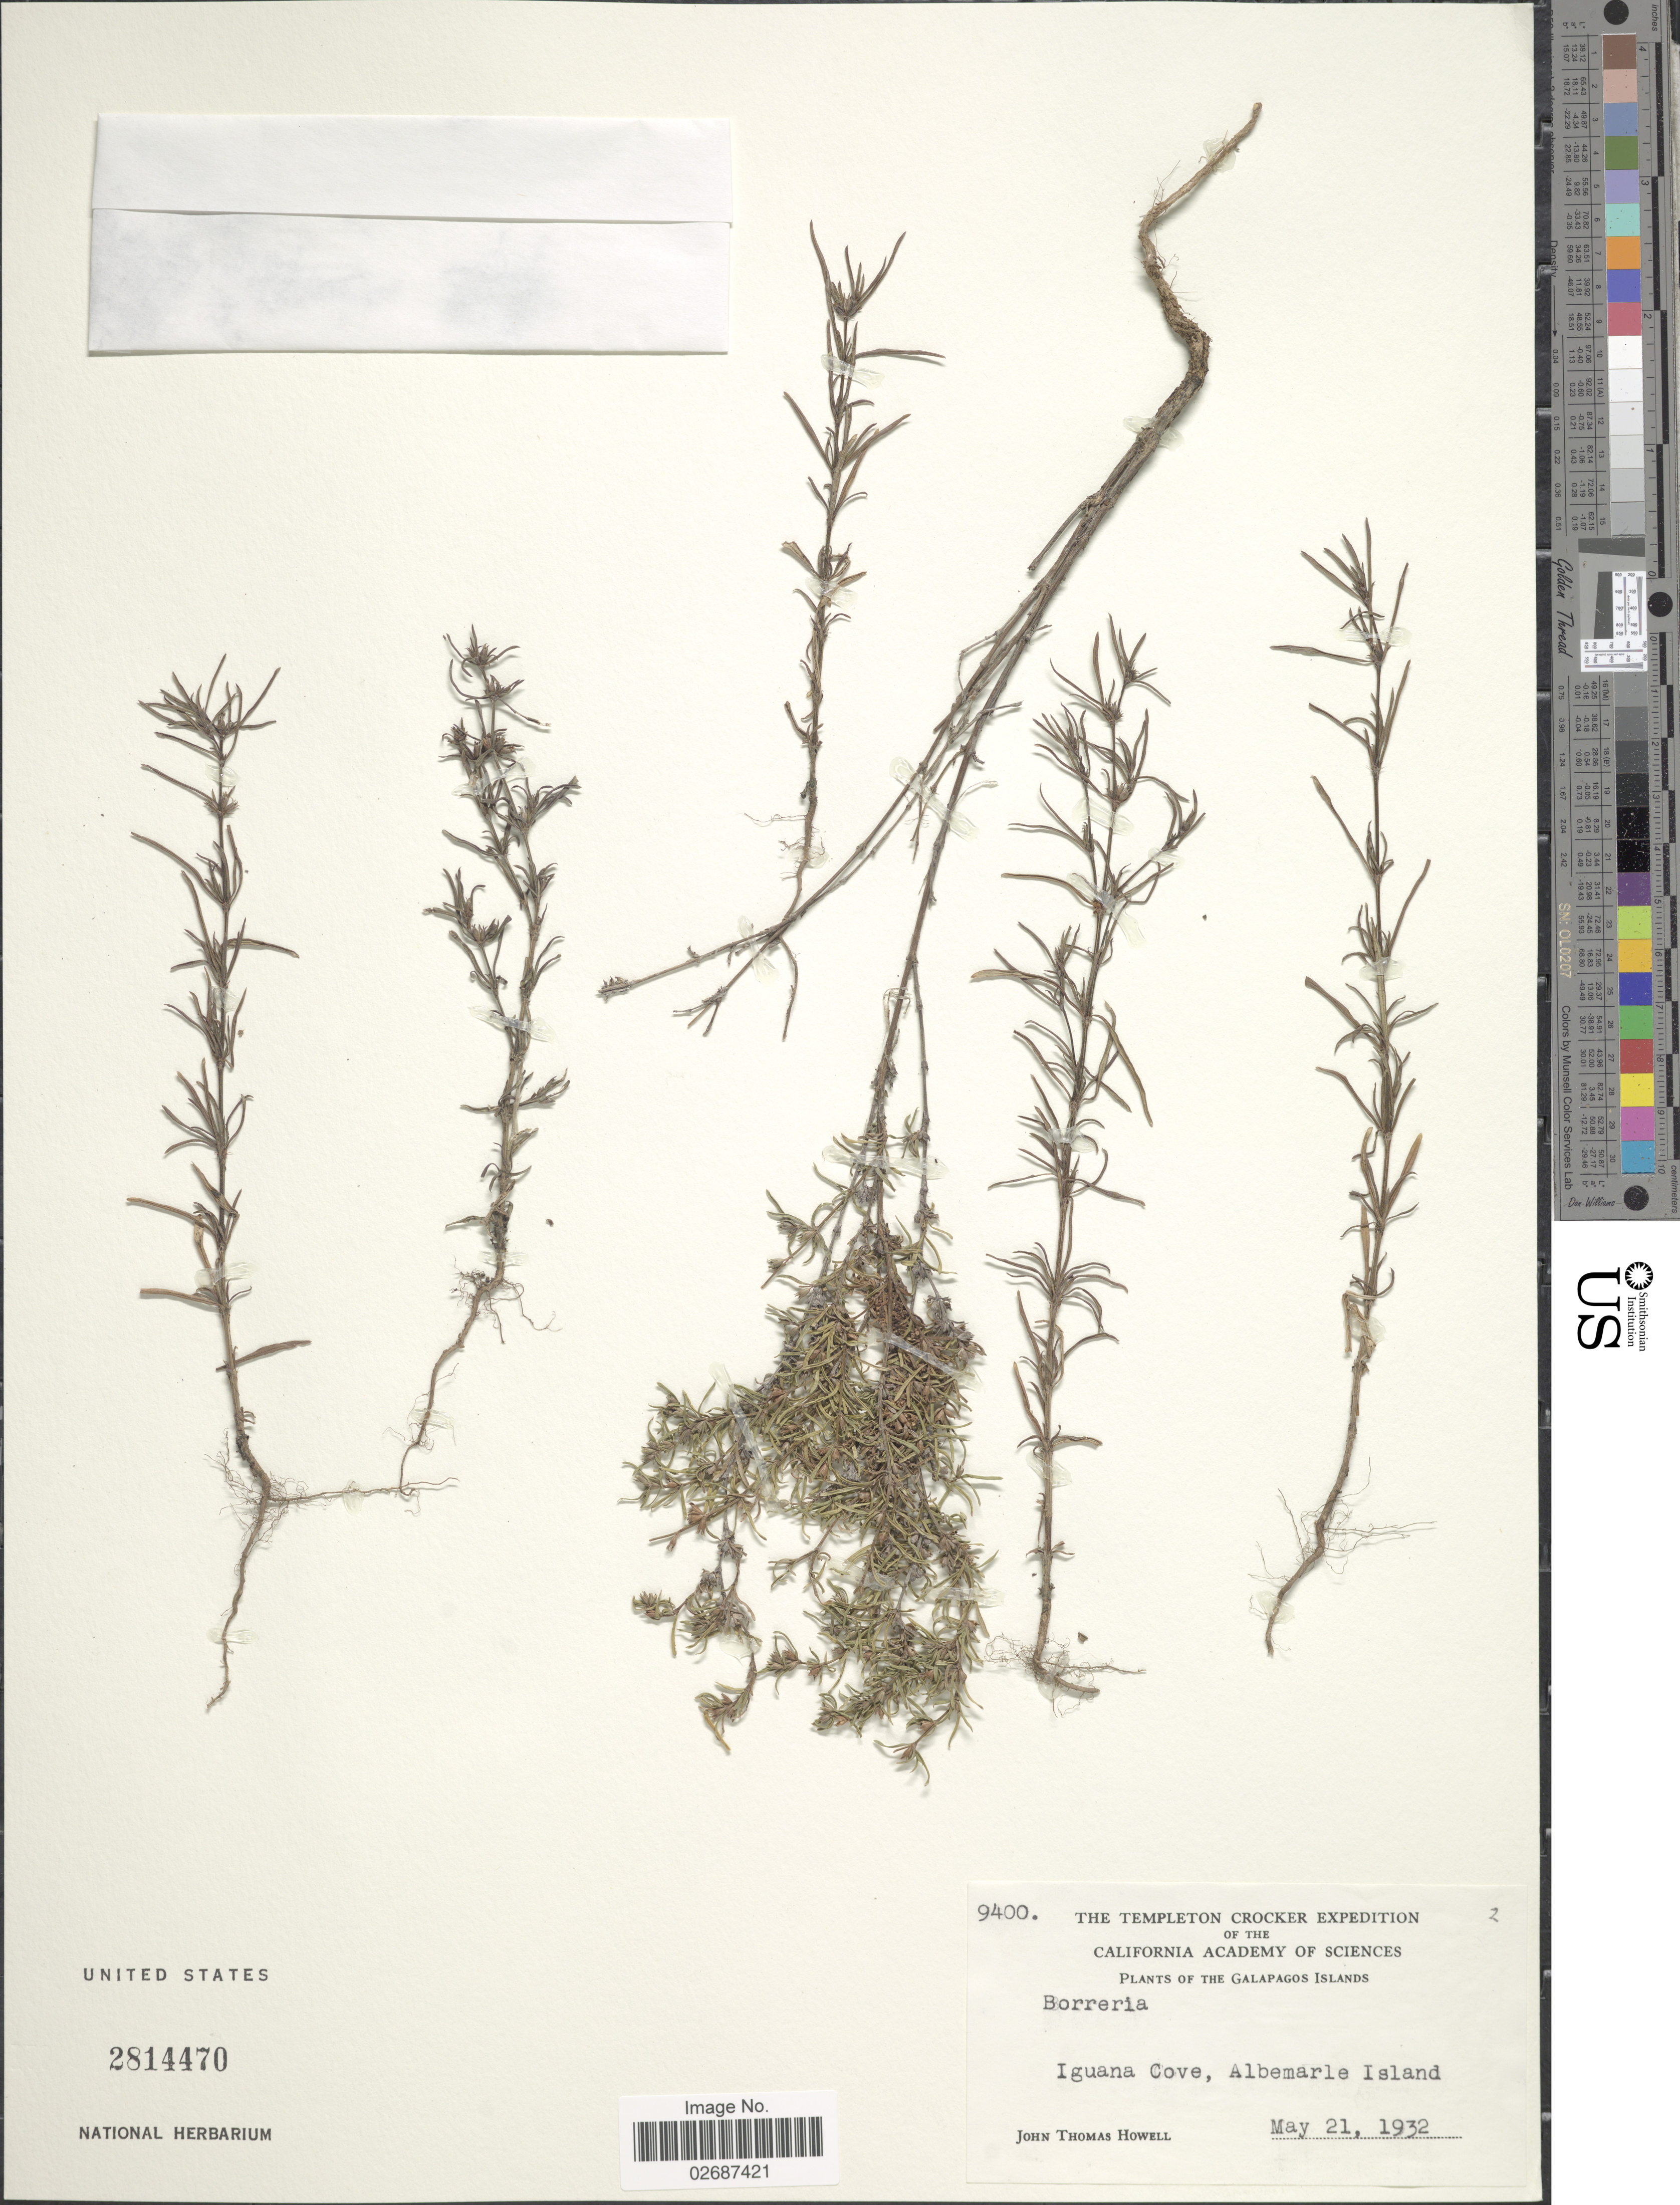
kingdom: Plantae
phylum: Tracheophyta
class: Magnoliopsida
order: Gentianales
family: Rubiaceae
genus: Borreria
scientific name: Borreria sp.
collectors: J. T. Howell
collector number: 9400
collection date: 1932-05-21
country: Ecuador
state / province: Colón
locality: Galapagos Islands, Iguana Cove, Albemarle Island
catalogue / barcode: US 2814470